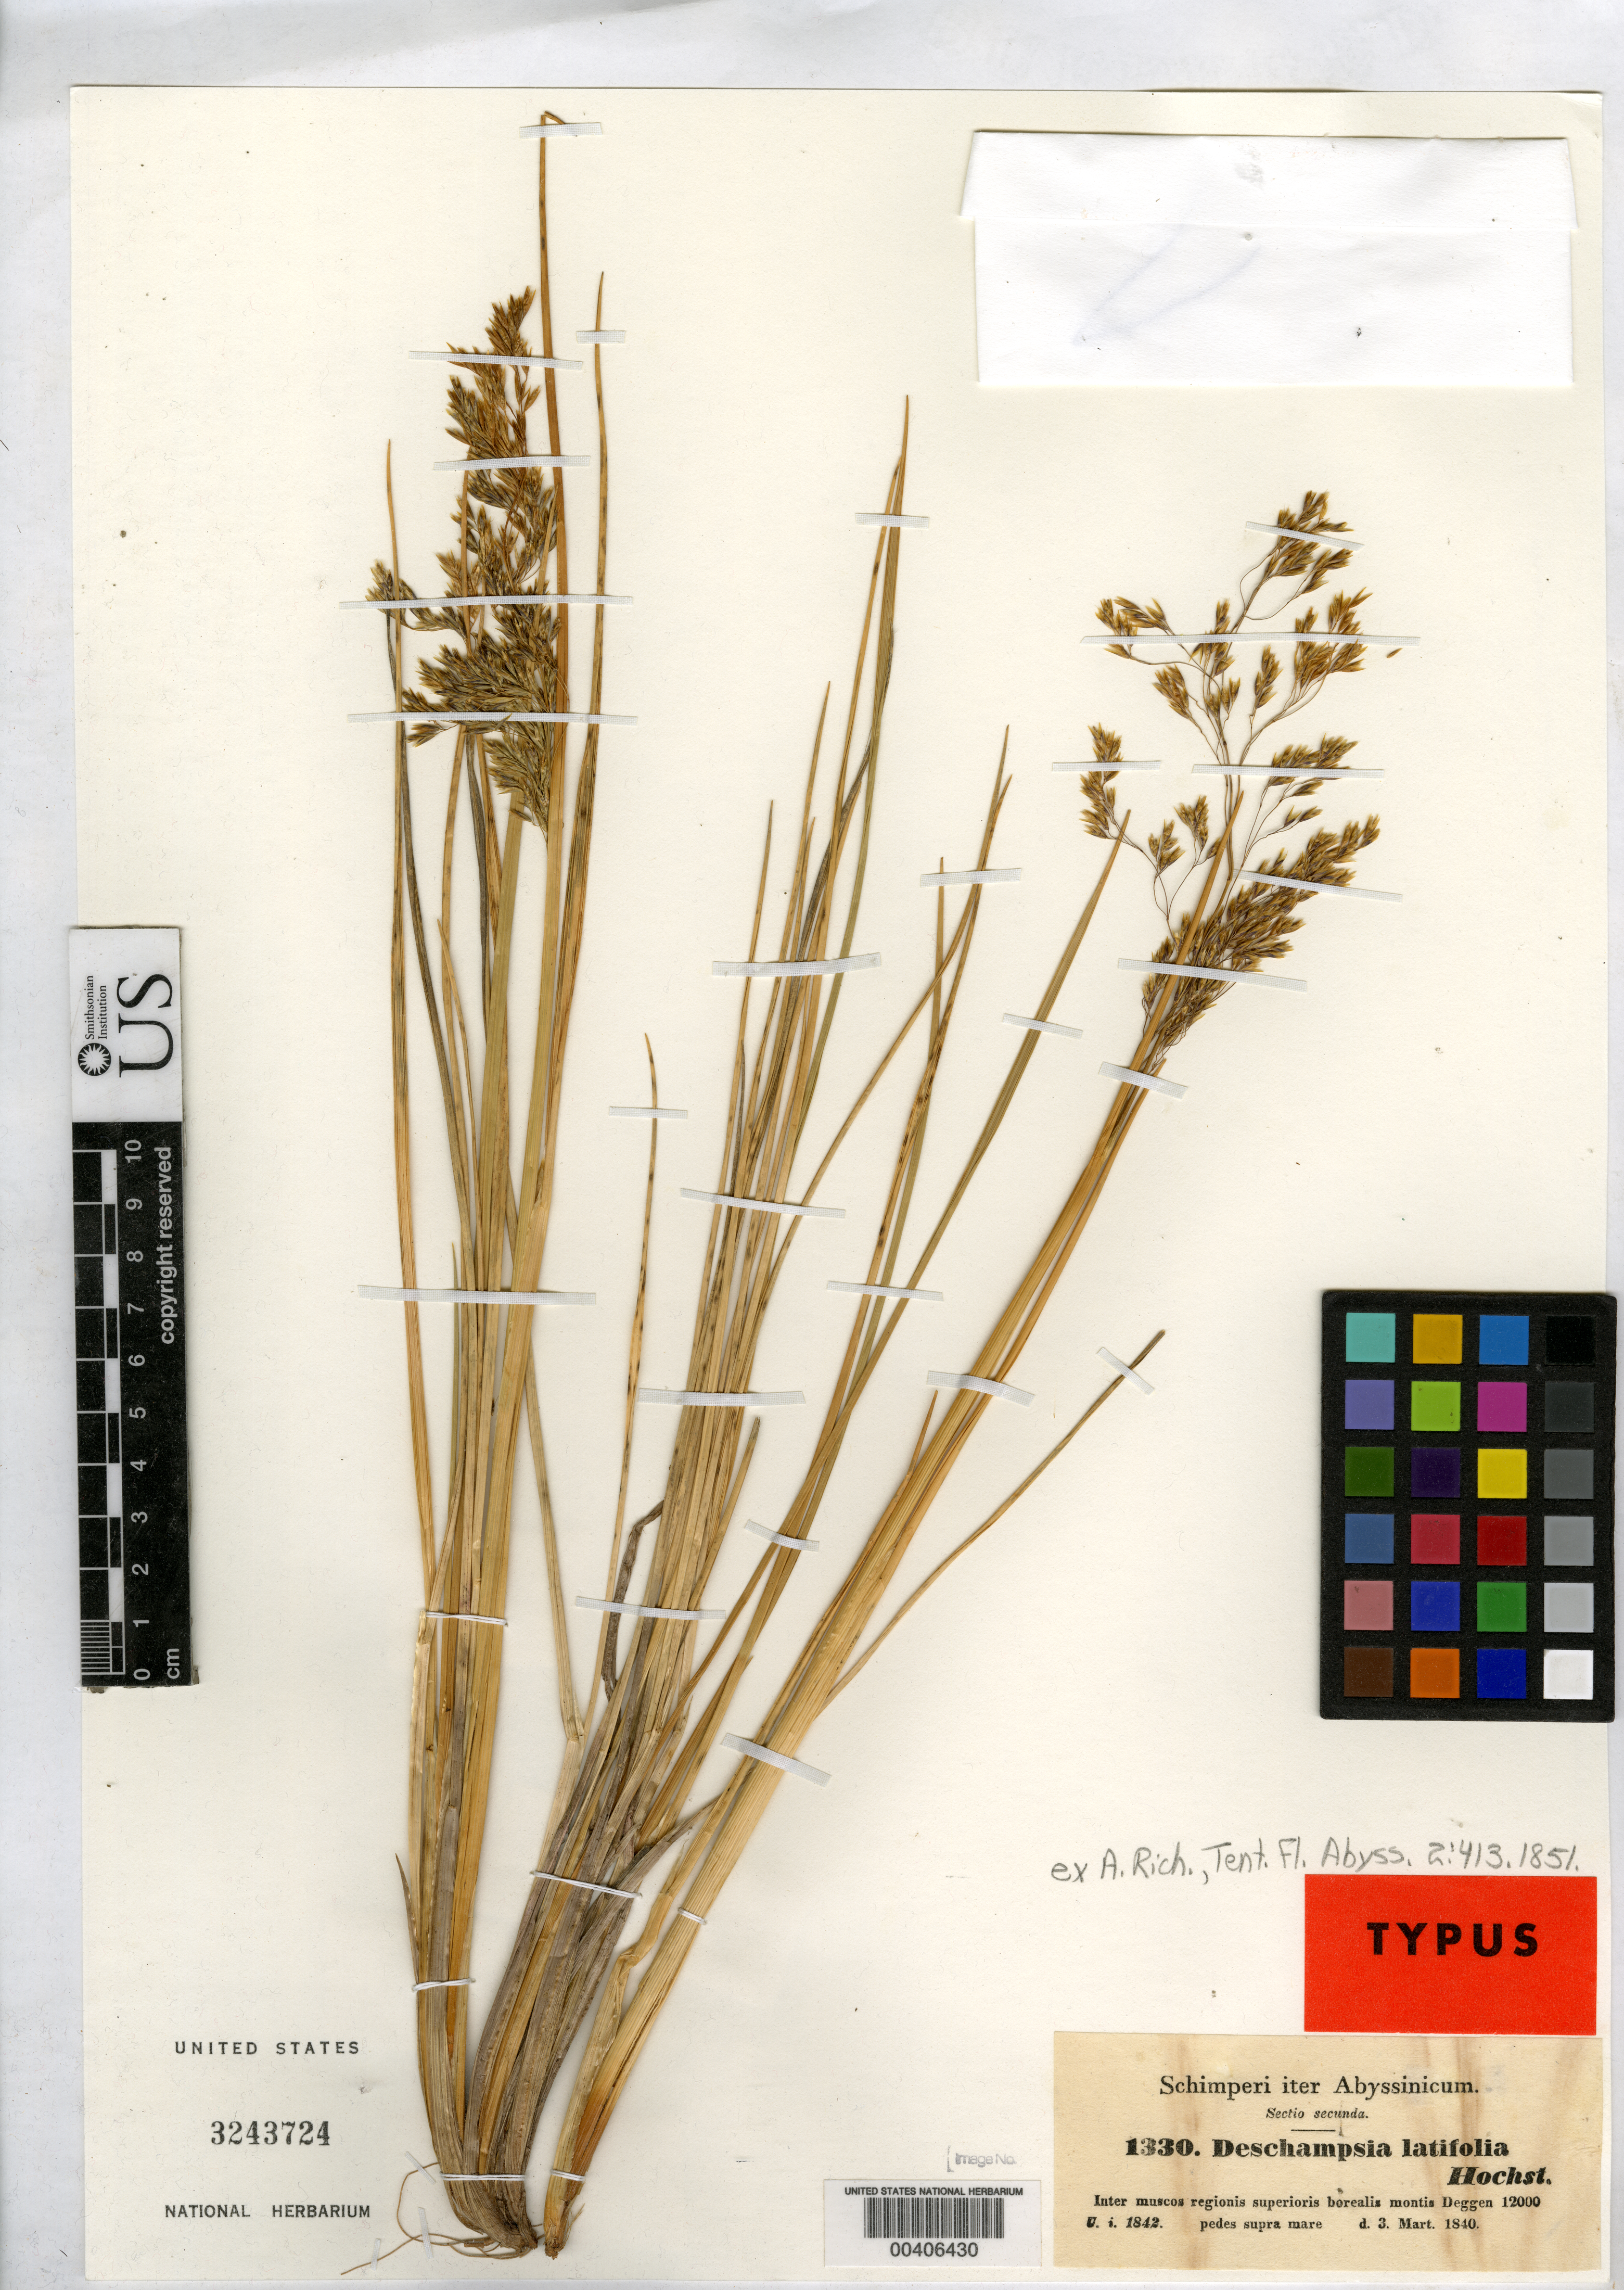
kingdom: Plantae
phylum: Tracheophyta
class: Liliopsida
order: Poales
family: Poaceae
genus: Deschampsia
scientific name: Deschampsia latifolia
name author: Hochst. ex A. Rich.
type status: Isosyntype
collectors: G. W. Schimper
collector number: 1330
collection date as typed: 03 Mar 1840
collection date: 1840-03-03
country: Ethiopia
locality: Inter Muscos regionis superioris borealis montis Deggen.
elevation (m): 3658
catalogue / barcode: US 3243724